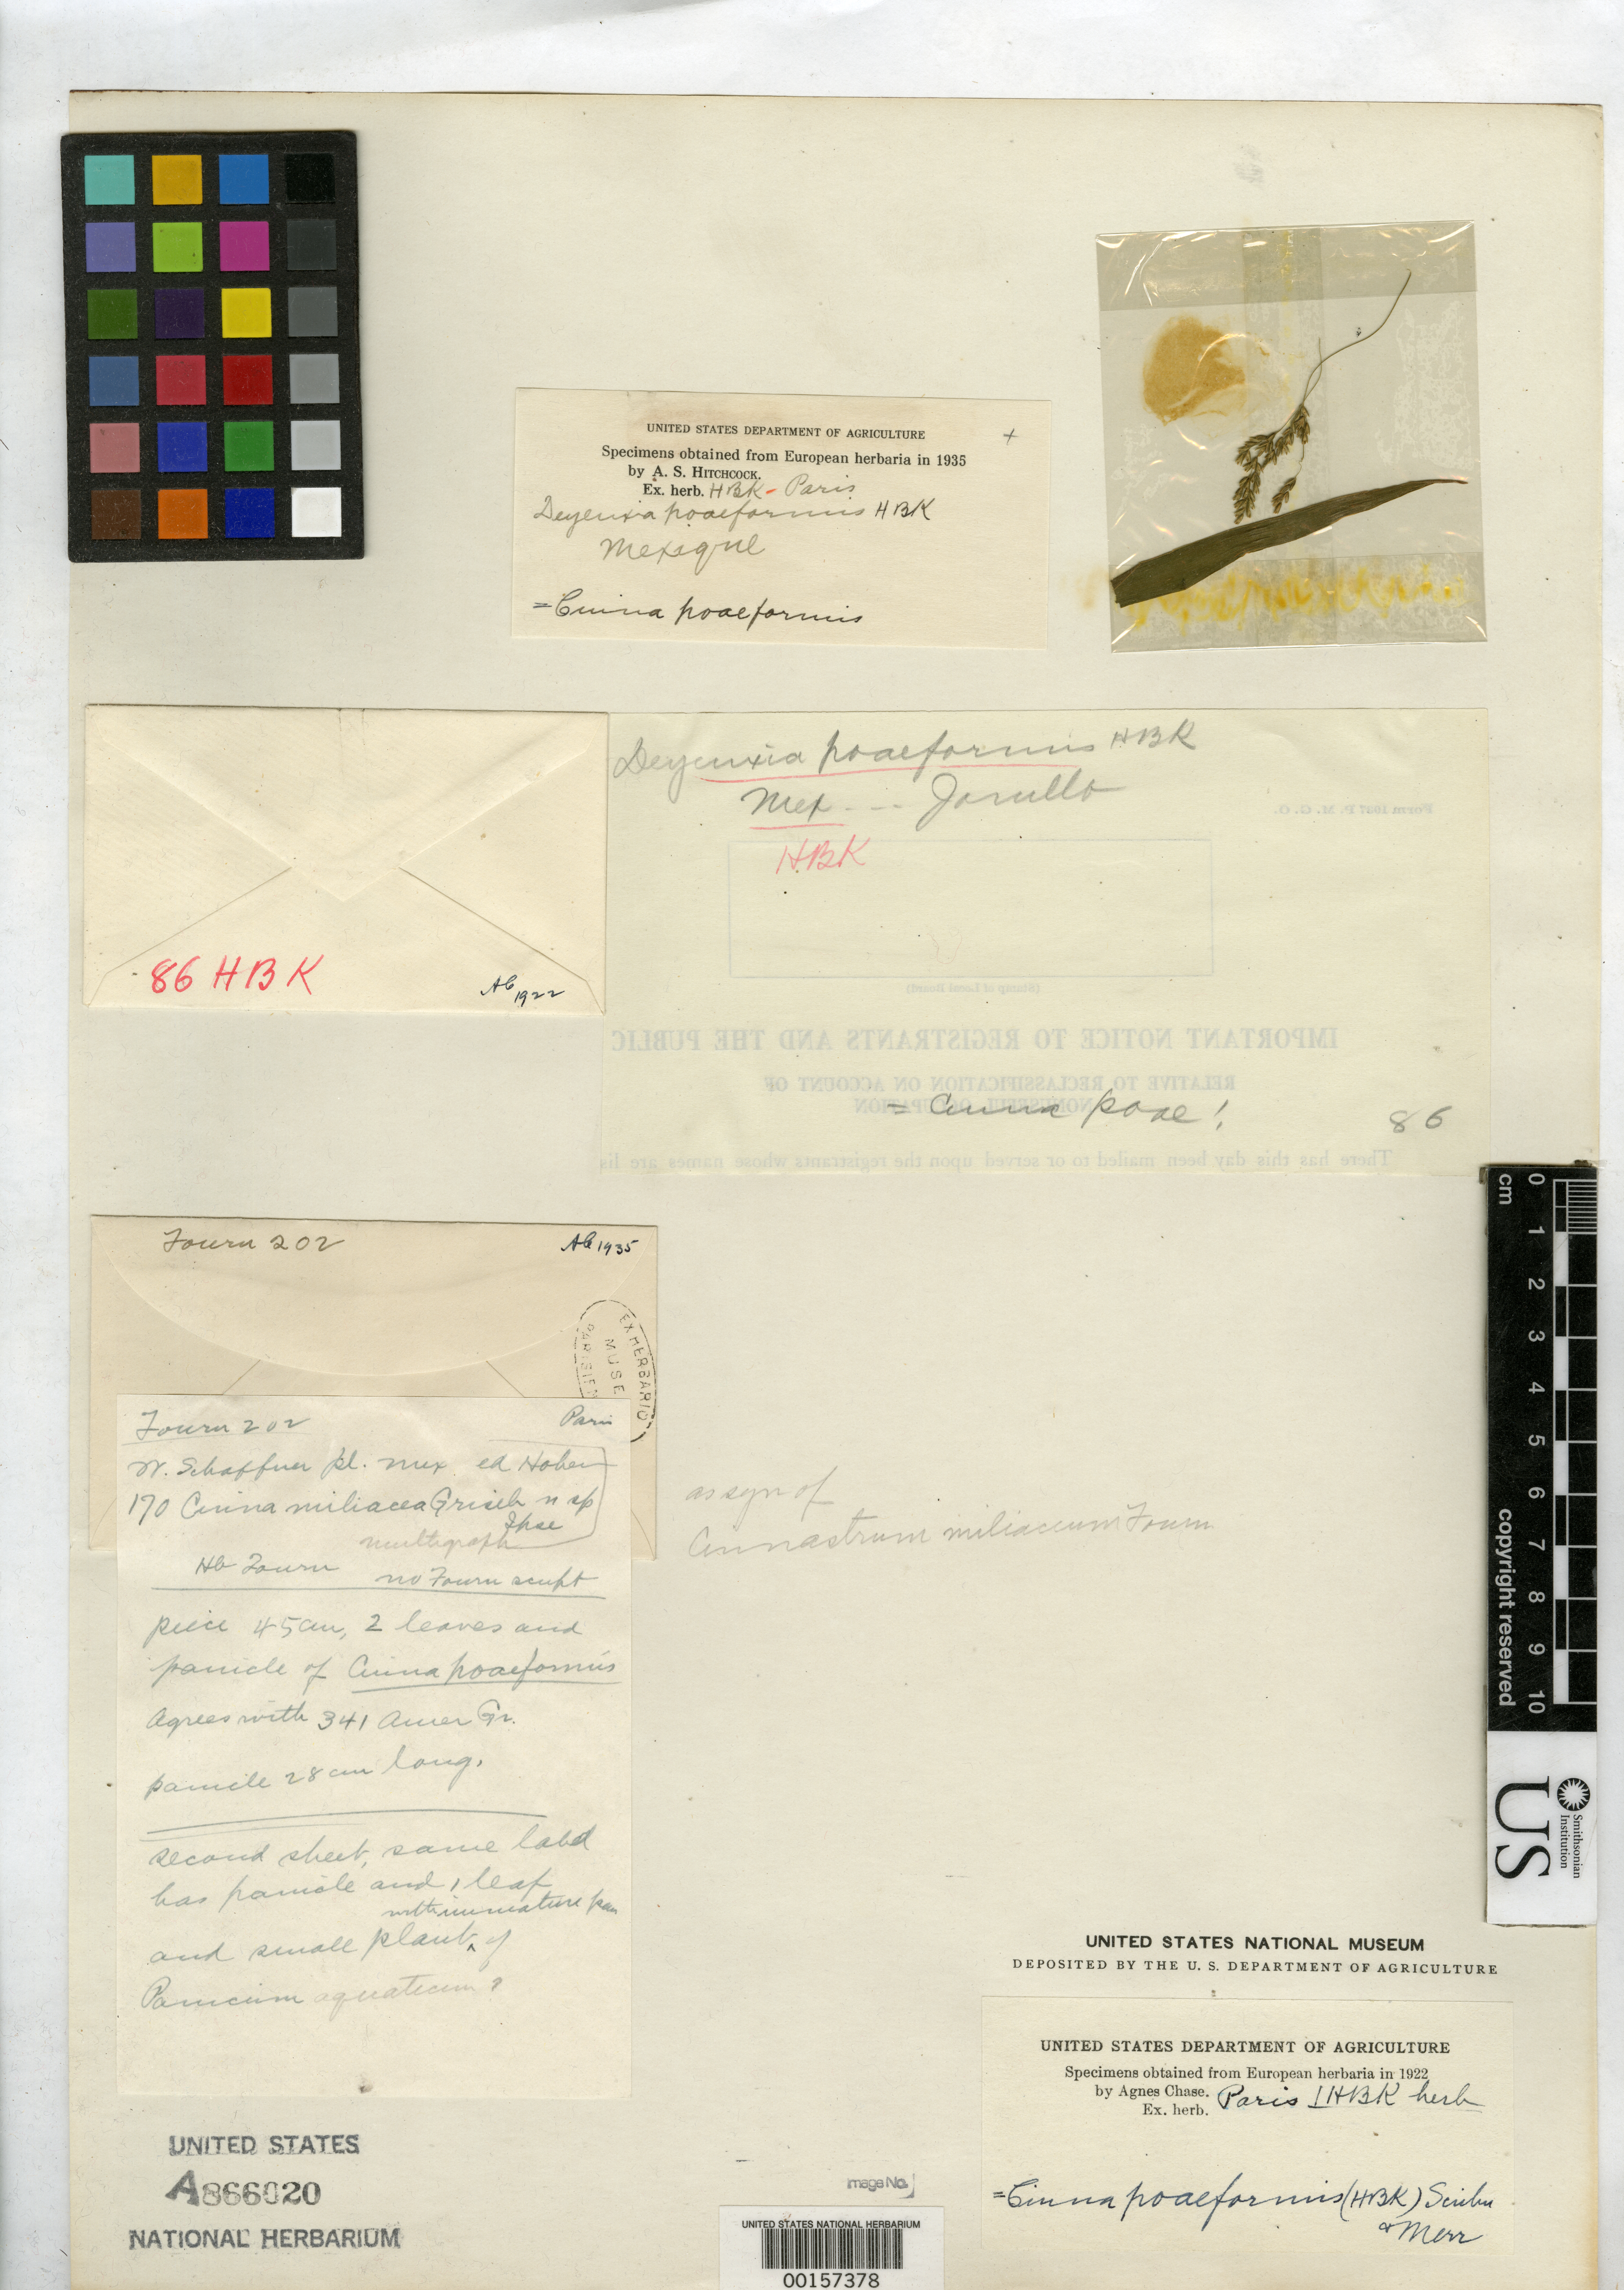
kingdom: Plantae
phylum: Tracheophyta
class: Liliopsida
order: Poales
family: Poaceae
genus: Deyeuxia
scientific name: Deyeuxia poaeformis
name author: Kunth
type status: Type Fragment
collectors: F. W. Humboldt & A. J. A. Bonpland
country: Mexico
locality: Jorullo.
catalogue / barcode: US 866020A